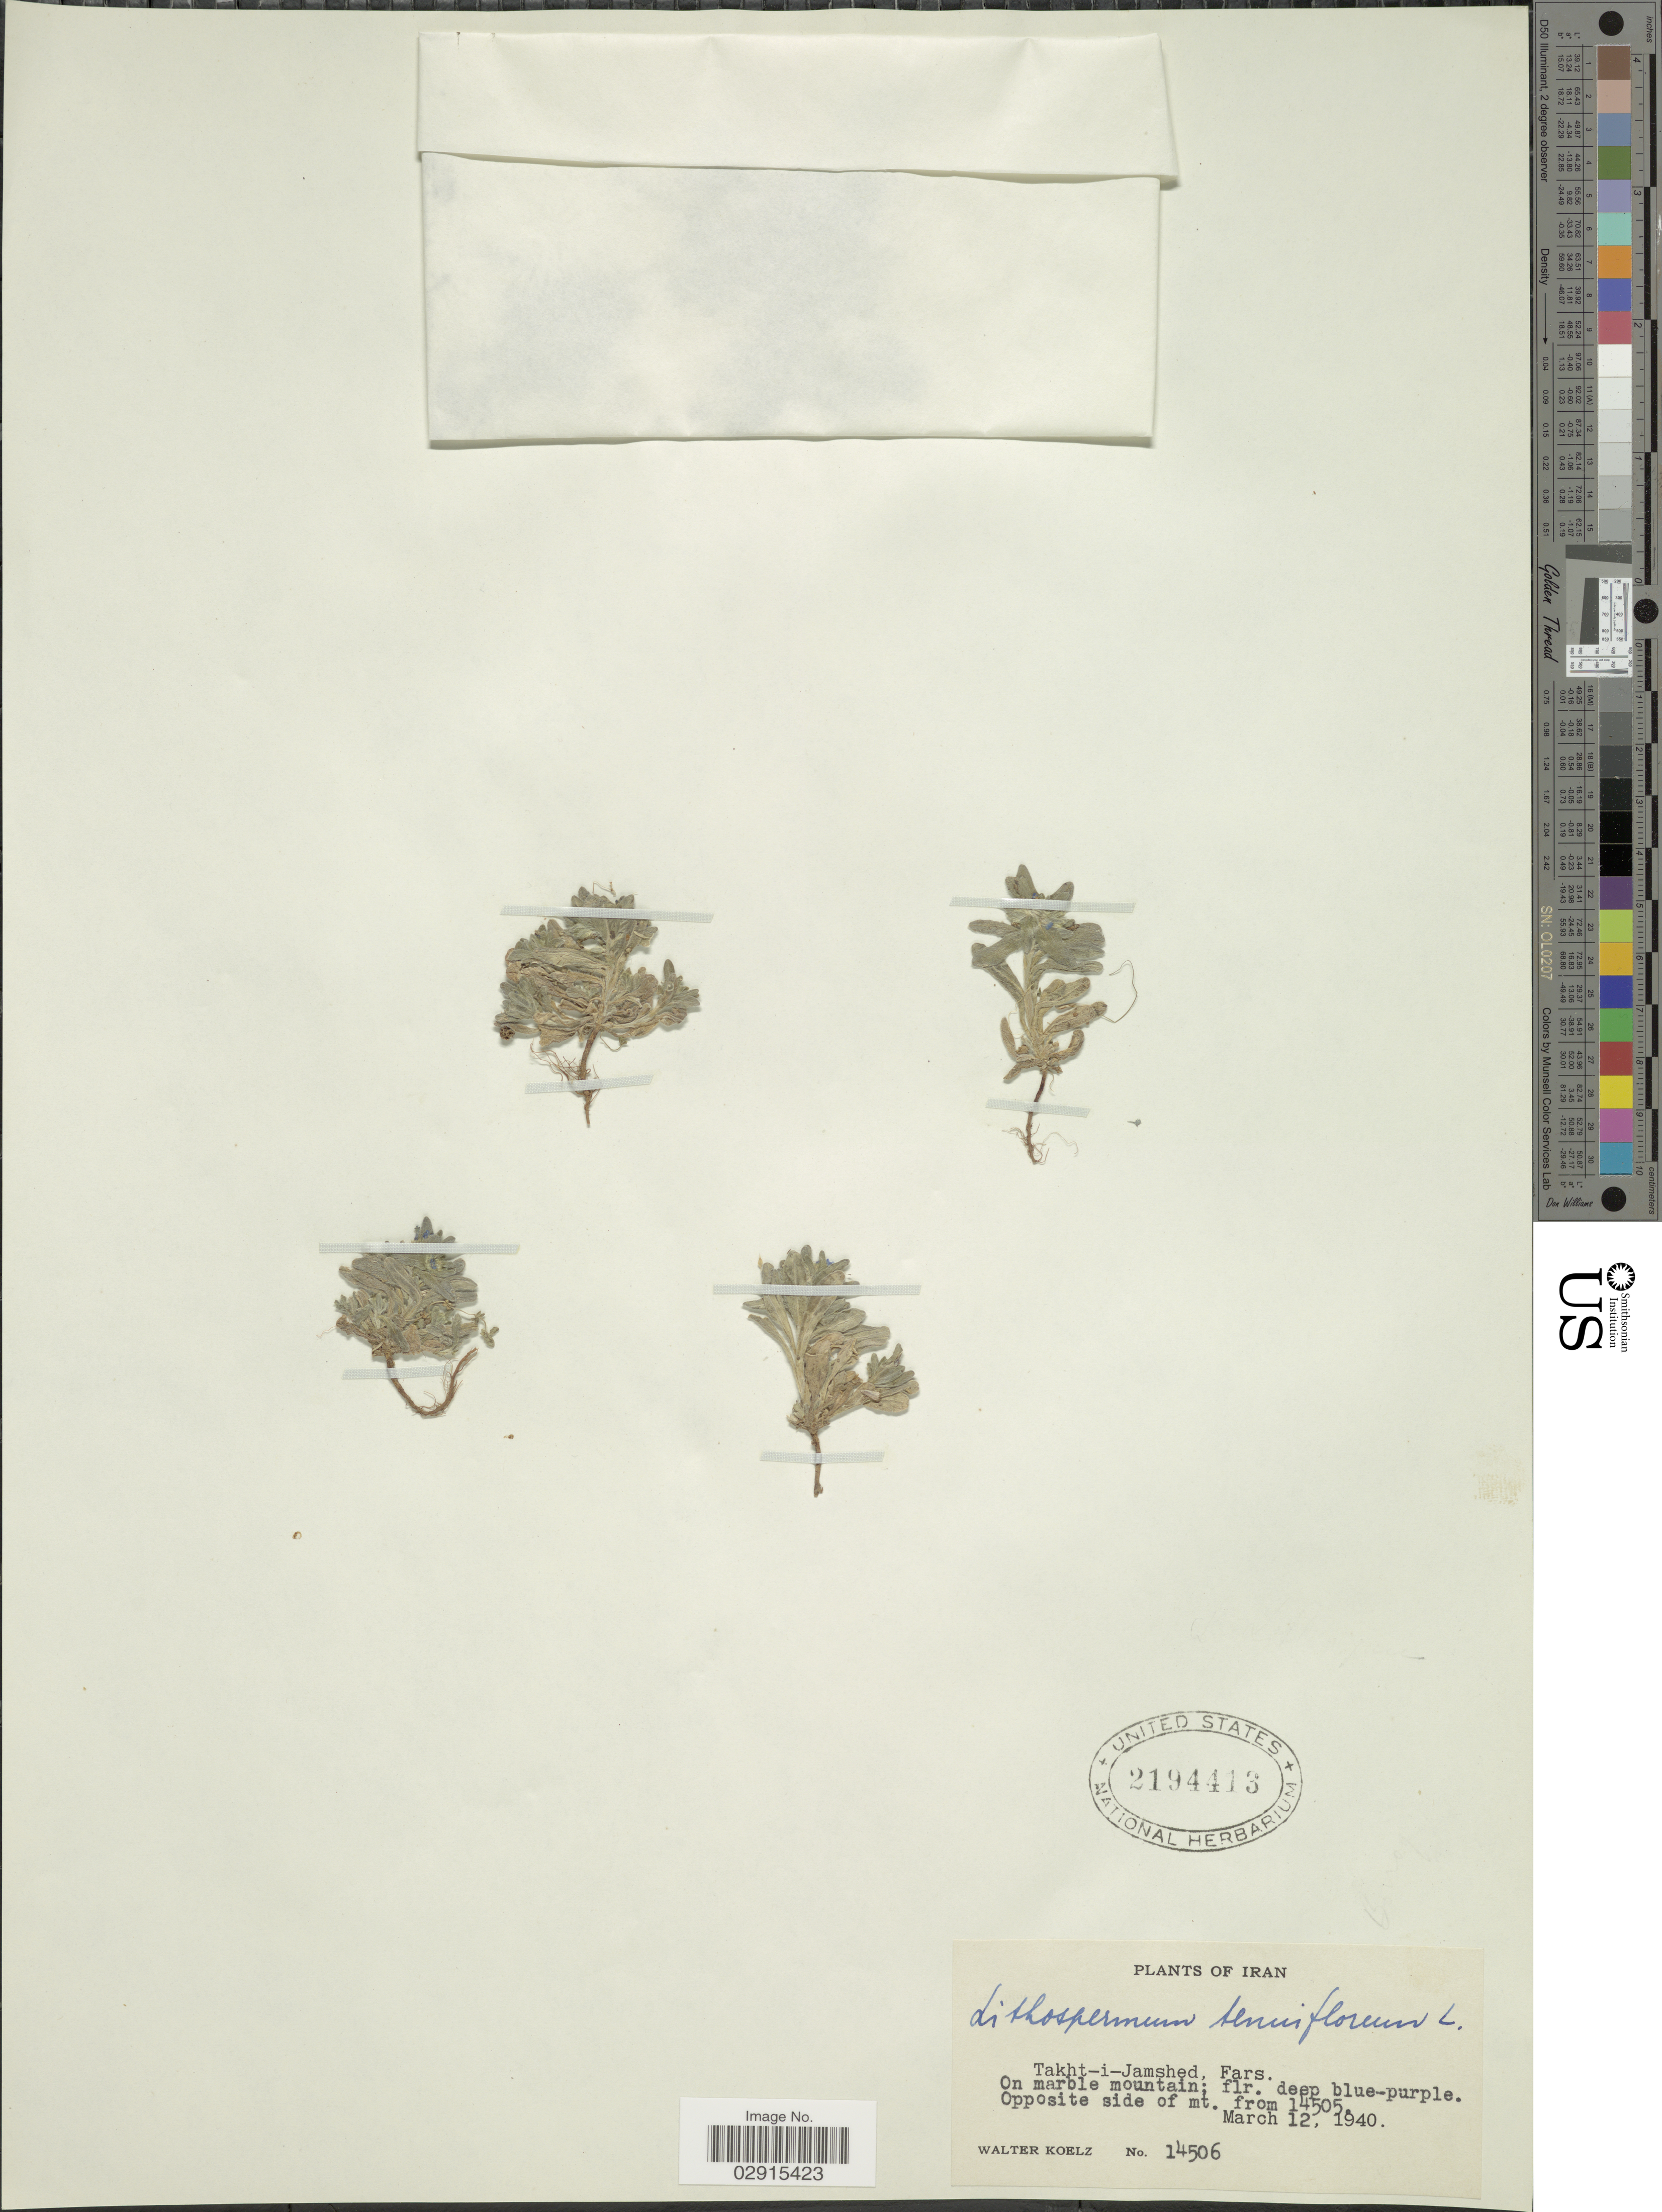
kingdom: Plantae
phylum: Tracheophyta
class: Magnoliopsida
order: Boraginales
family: Boraginaceae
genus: Lithospermum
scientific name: Lithospermum tenuiflorum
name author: L. f.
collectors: W. N. Koelz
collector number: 14506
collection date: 1940-03-12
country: Iran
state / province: Fars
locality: Takht-i-Jamshed, Fars. On marble mountain. Opposite side of mt.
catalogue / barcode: US 2194413